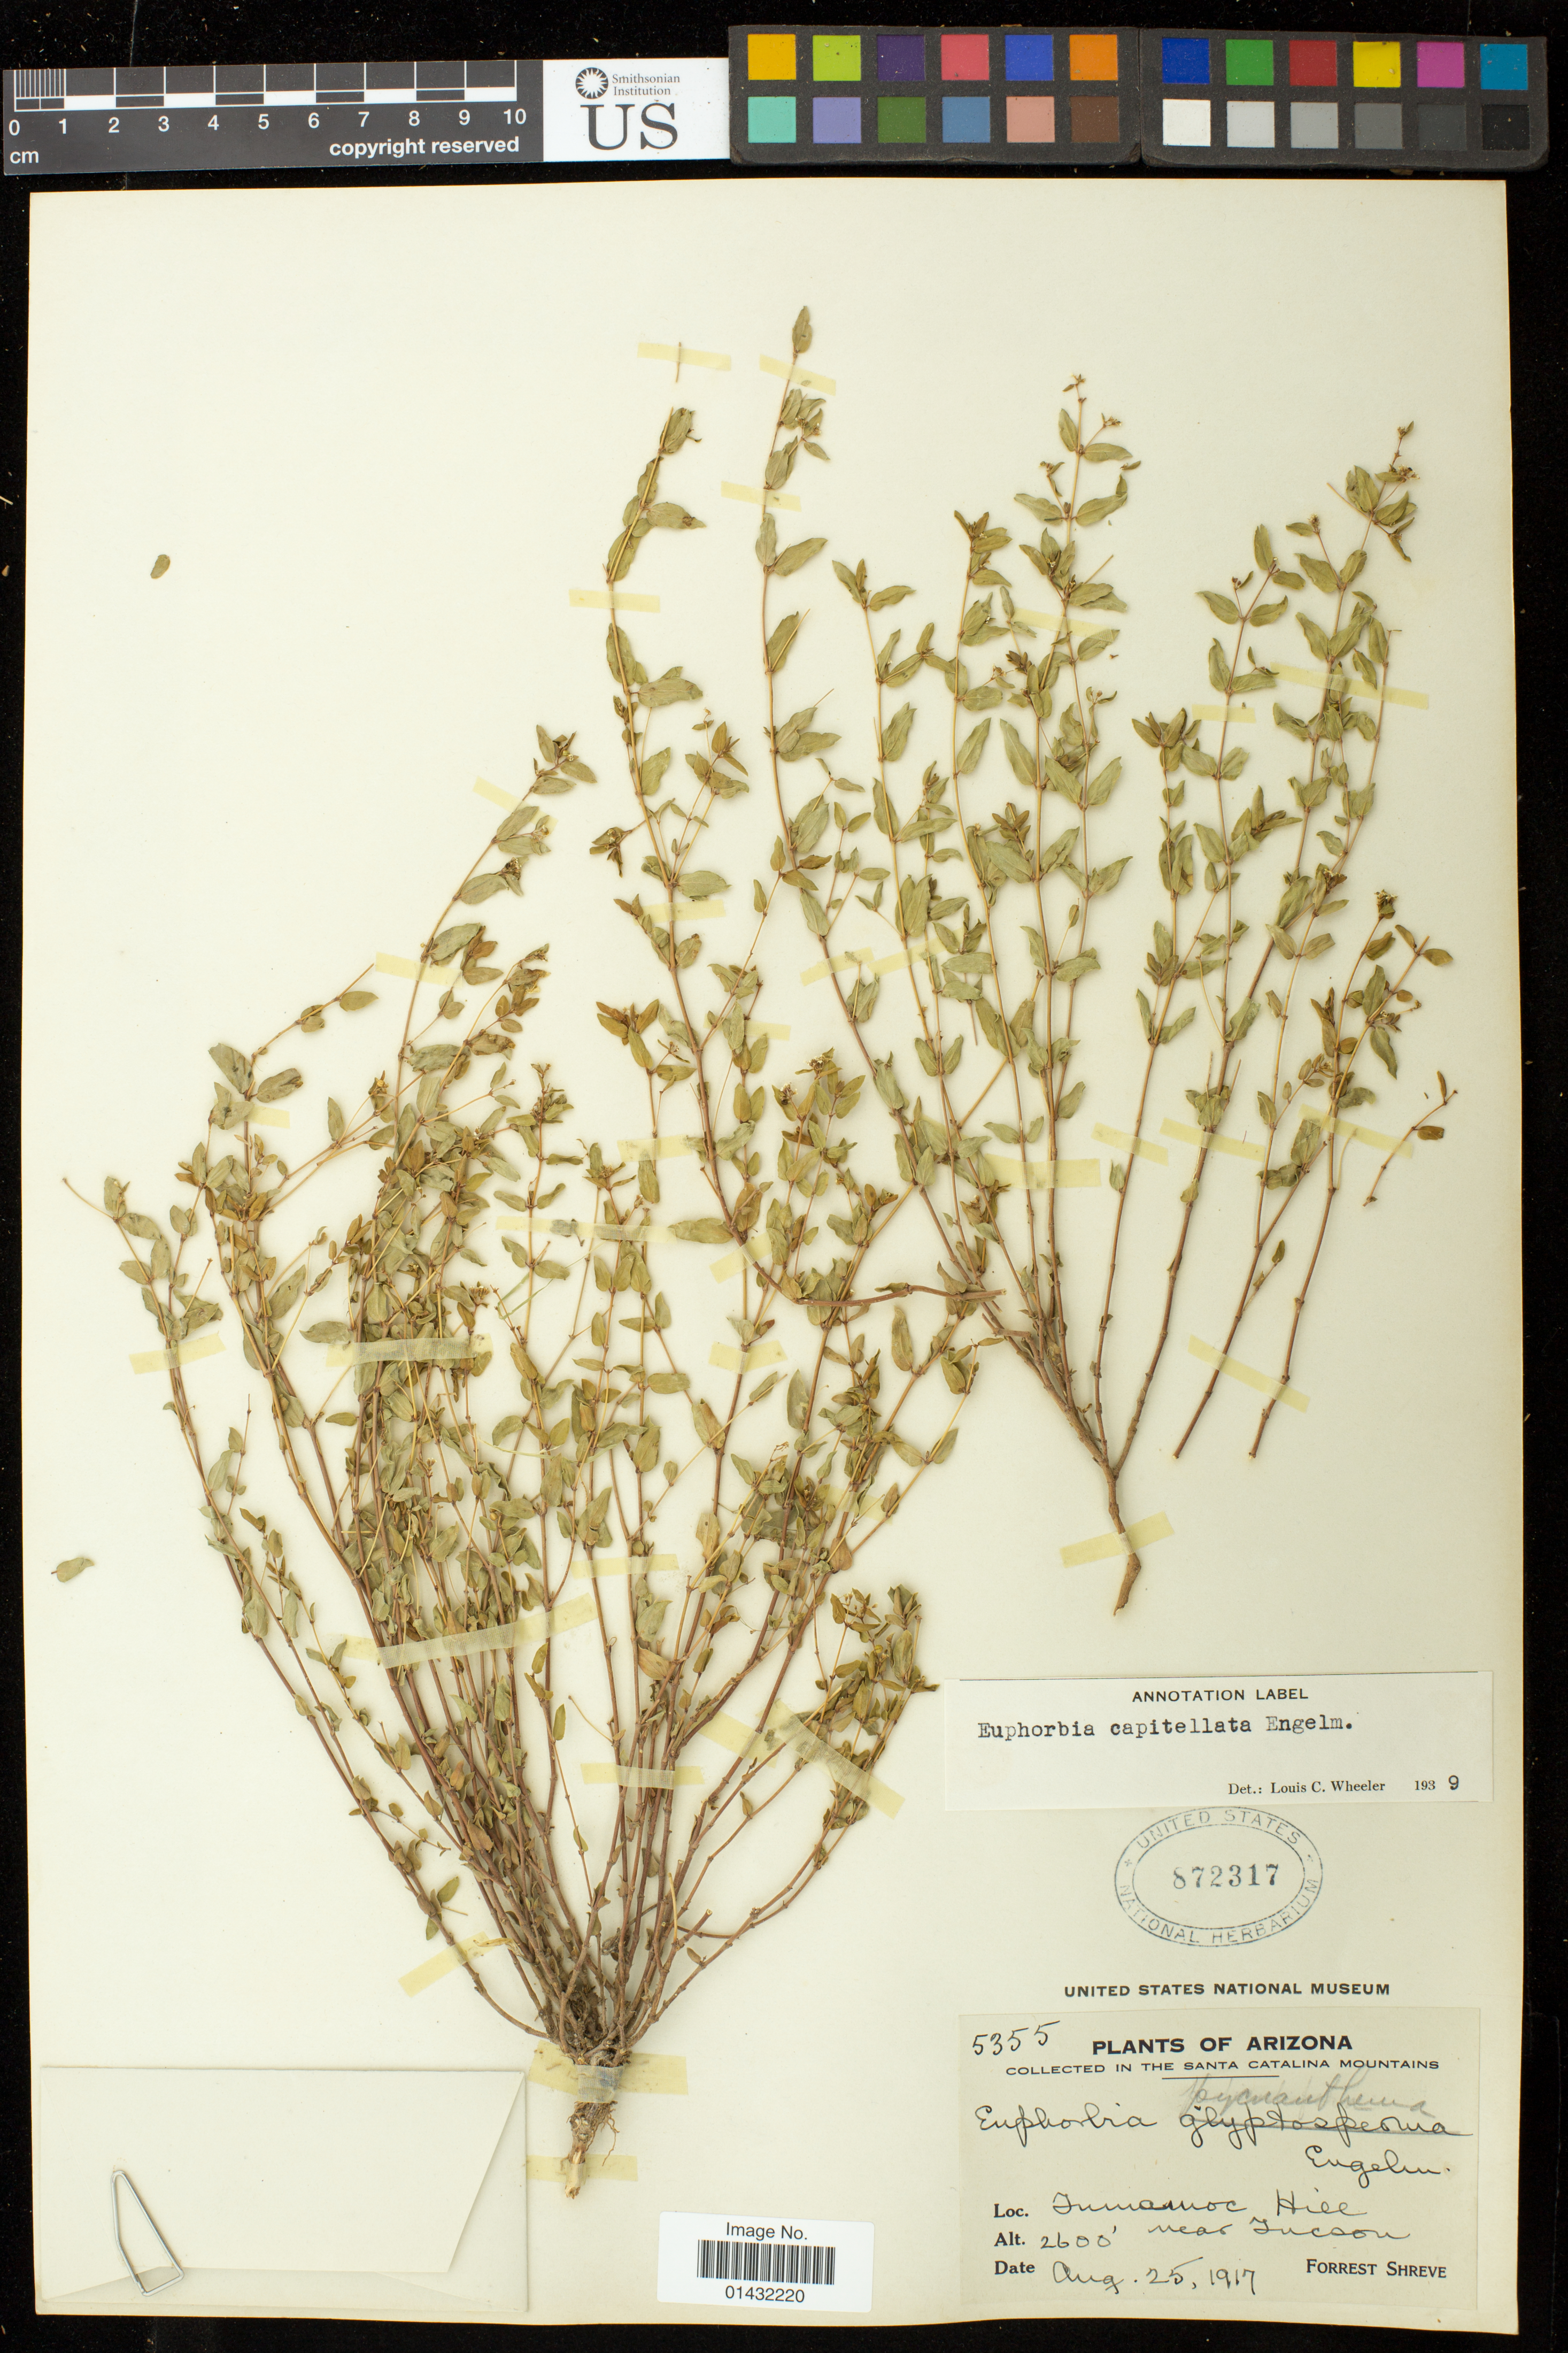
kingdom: Plantae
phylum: Tracheophyta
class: Magnoliopsida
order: Malpighiales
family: Euphorbiaceae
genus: Euphorbia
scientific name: Euphorbia capitellata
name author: Engelm. in Emory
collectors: F. Shreve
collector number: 5355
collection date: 1917-08-25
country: United States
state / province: Arizona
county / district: Pima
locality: Tumamoc Hill near Tucson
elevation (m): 792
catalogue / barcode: US 872317